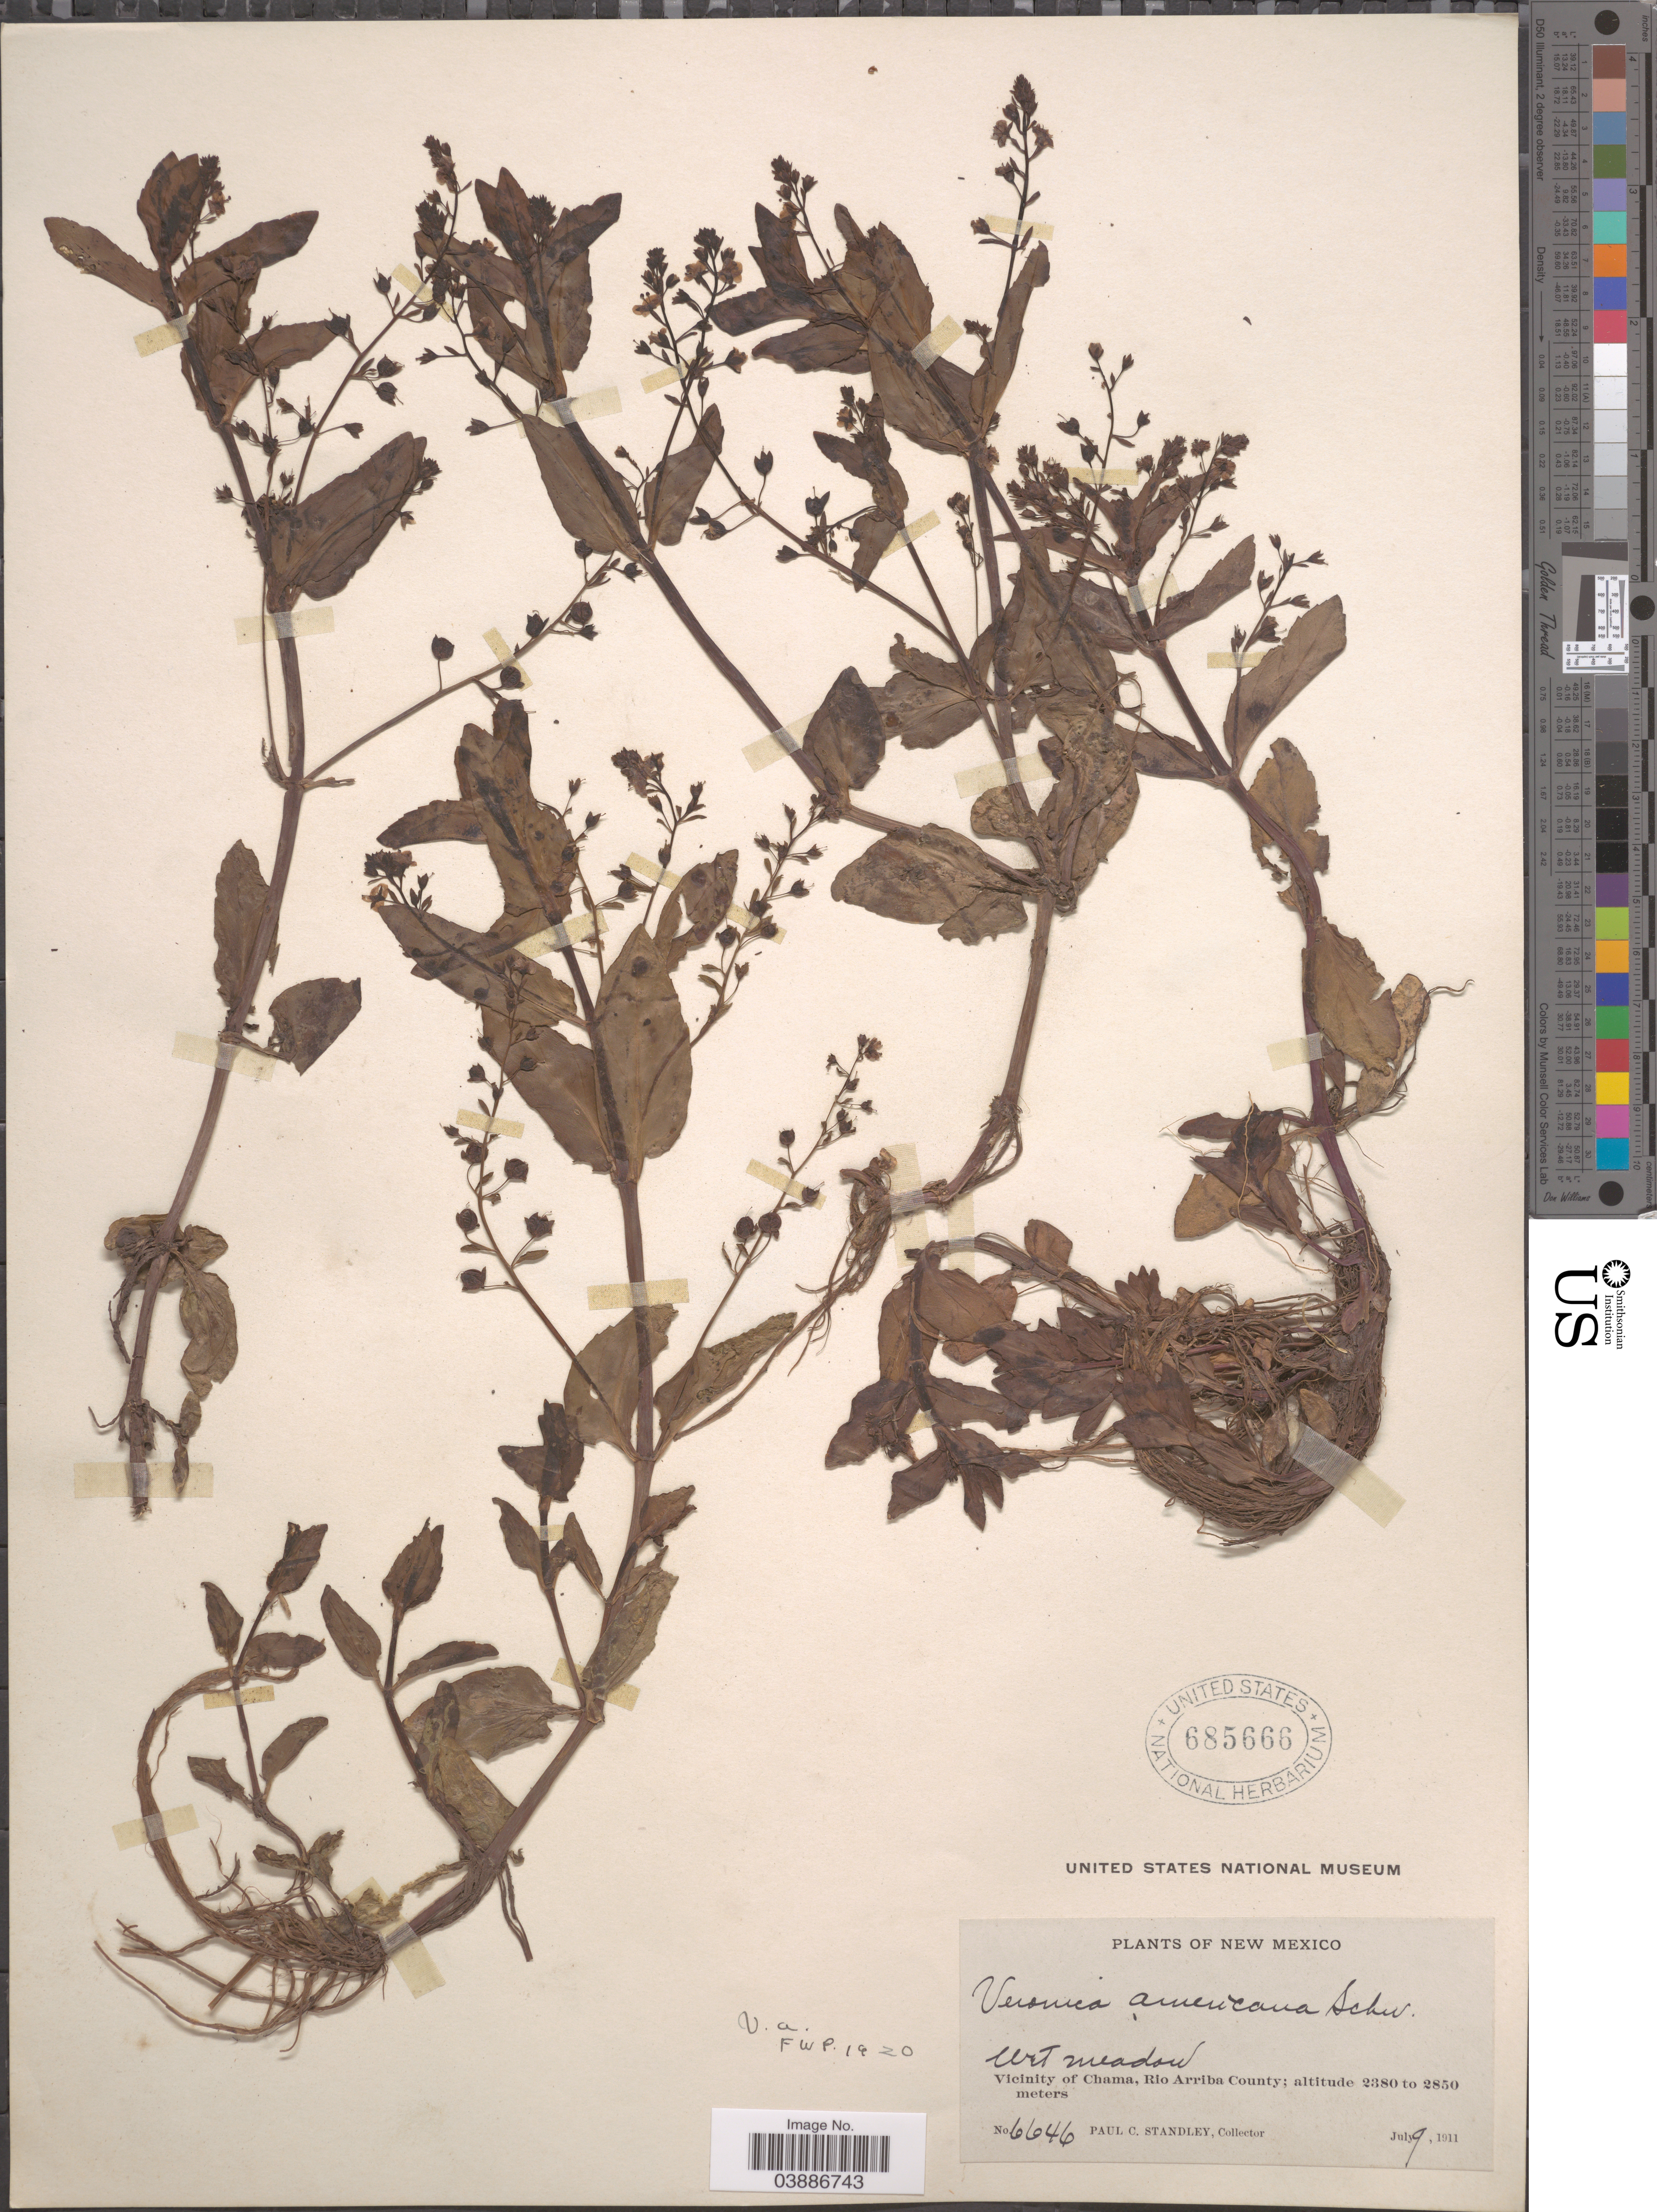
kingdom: Plantae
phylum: Tracheophyta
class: Magnoliopsida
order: Lamiales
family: Plantaginaceae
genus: Veronica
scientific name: Veronica americana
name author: Schwein. ex Benth.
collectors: P. C. Standley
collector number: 6646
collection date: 1911-07-09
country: United States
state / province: New Mexico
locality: Vicinity of Chama, Rio Arriba County.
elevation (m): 2380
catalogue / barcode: US 685666